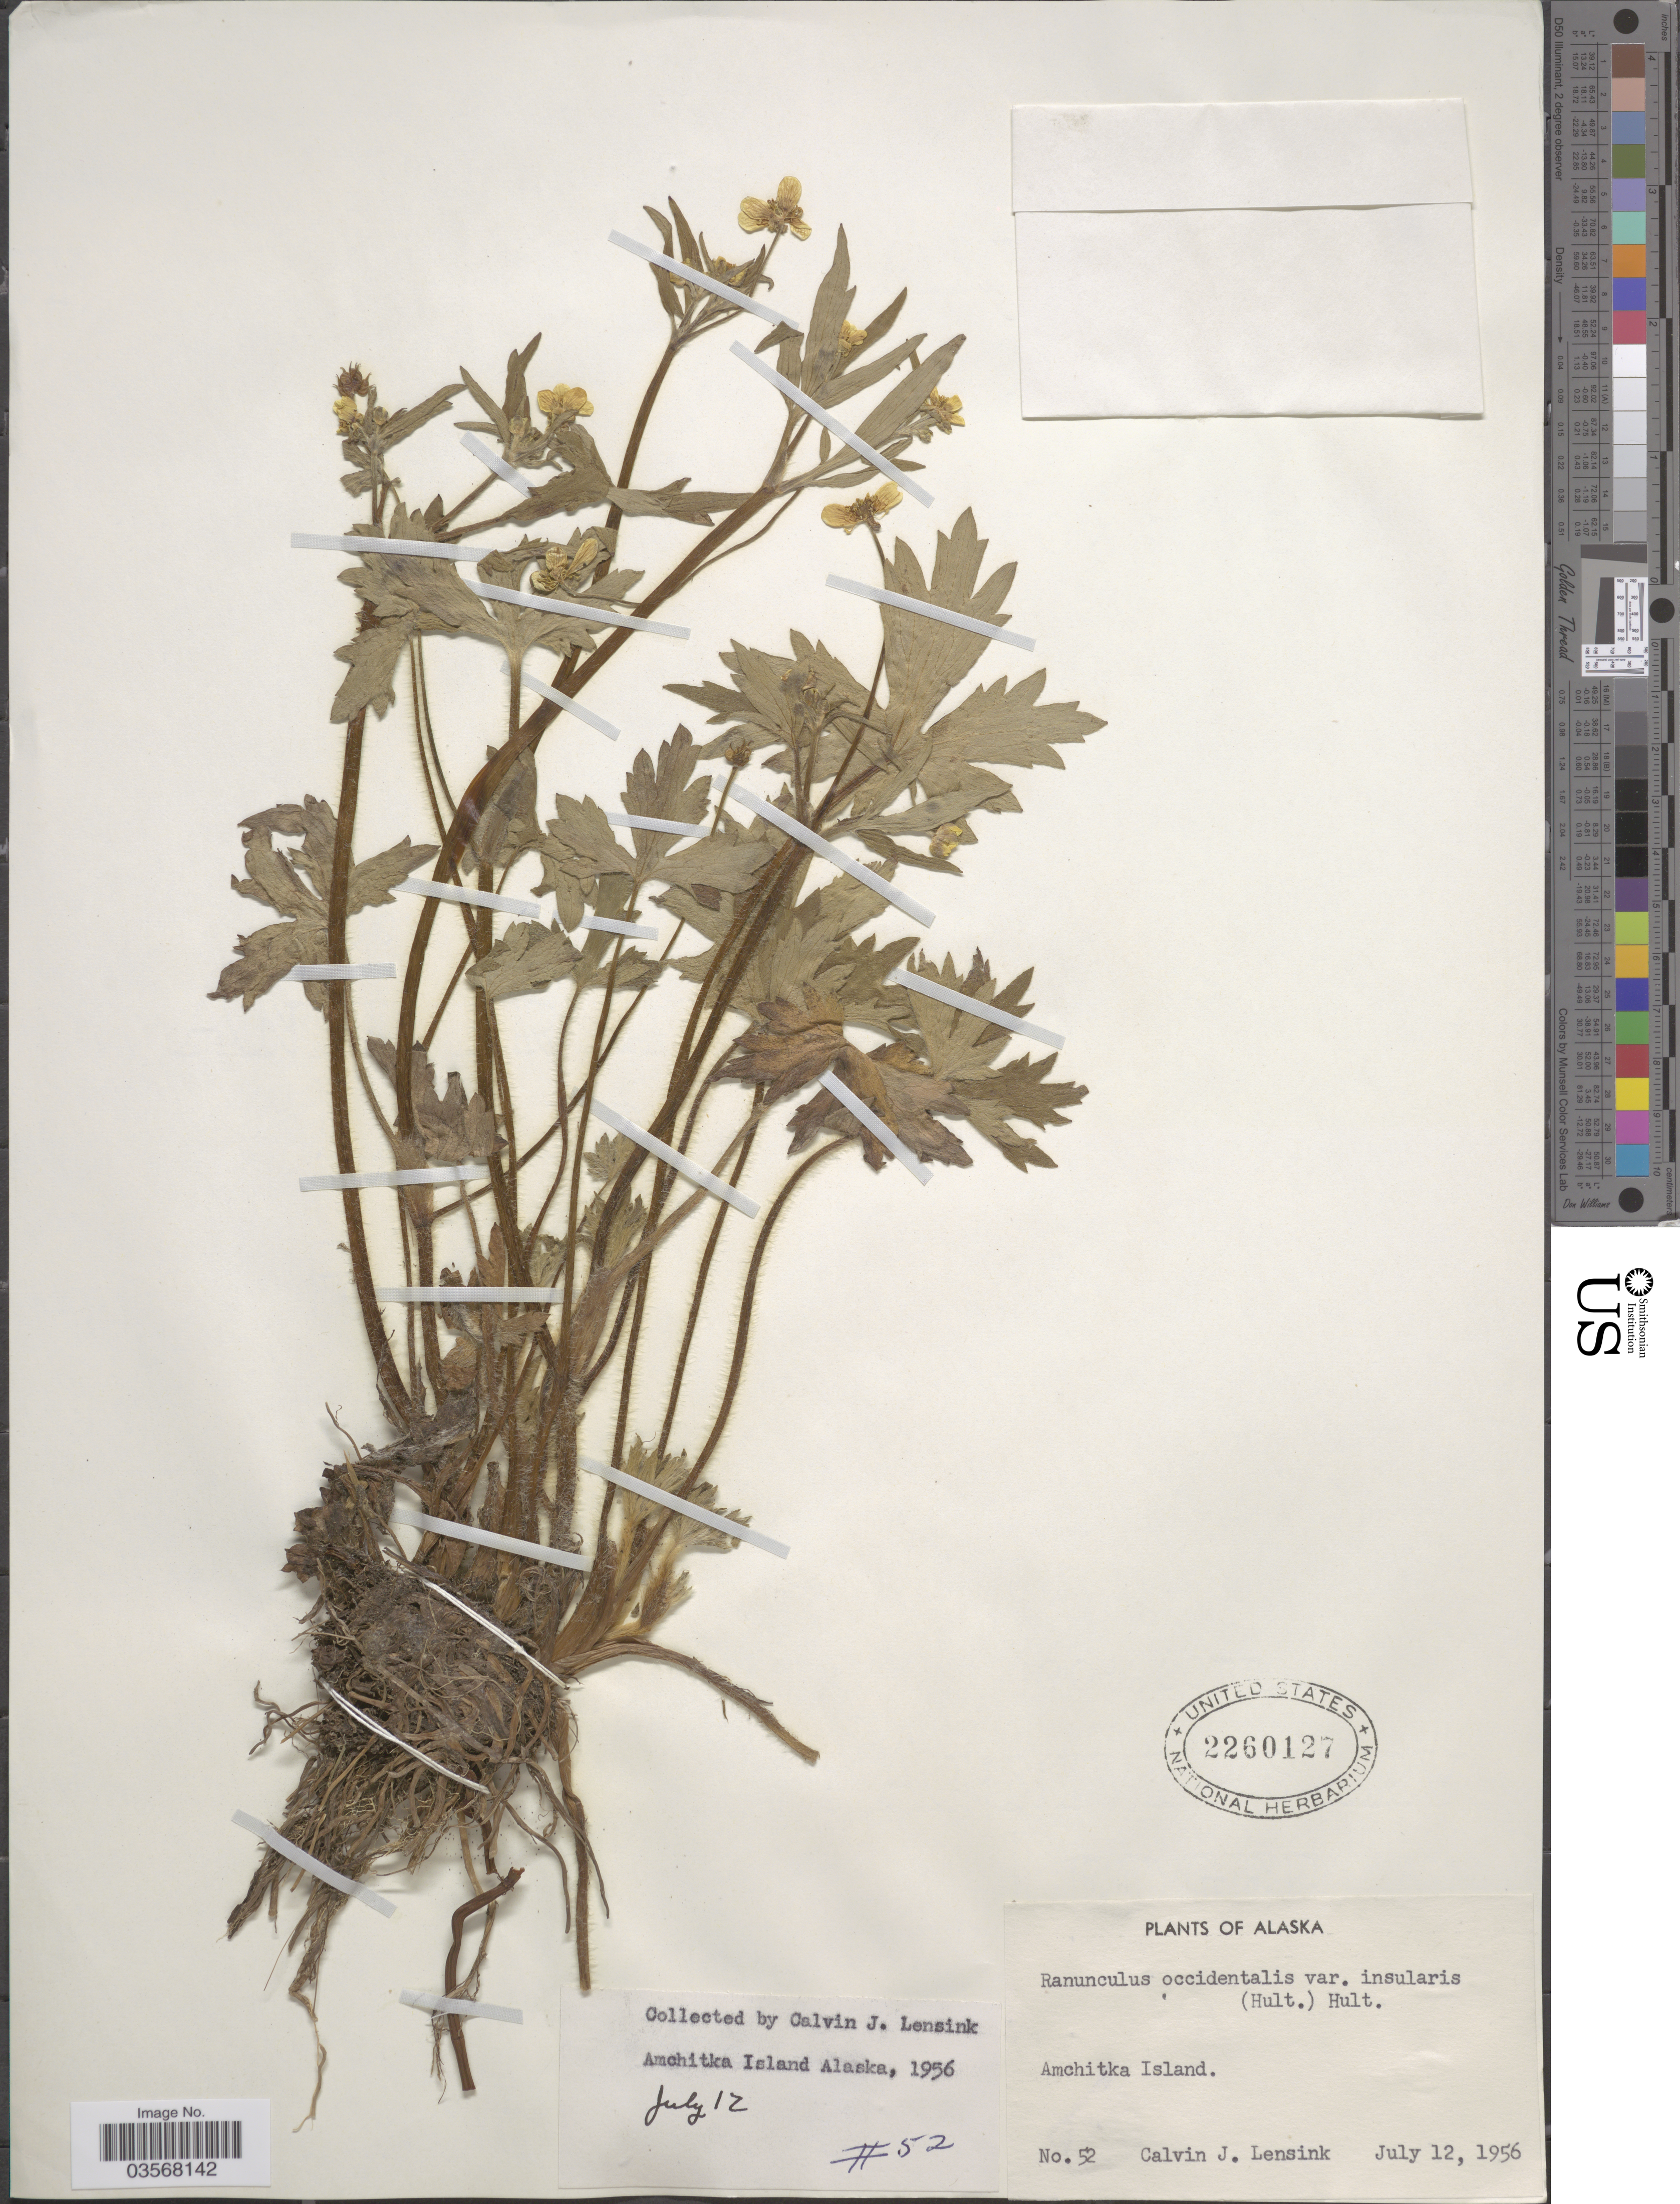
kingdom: Plantae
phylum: Tracheophyta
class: Magnoliopsida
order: Ranunculales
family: Ranunculaceae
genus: Ranunculus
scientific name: Ranunculus occidentalis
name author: Nutt.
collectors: C. Lensink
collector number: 52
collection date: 1956-07-12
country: United States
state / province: Alaska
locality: Amchitka Island.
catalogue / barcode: US 2260127